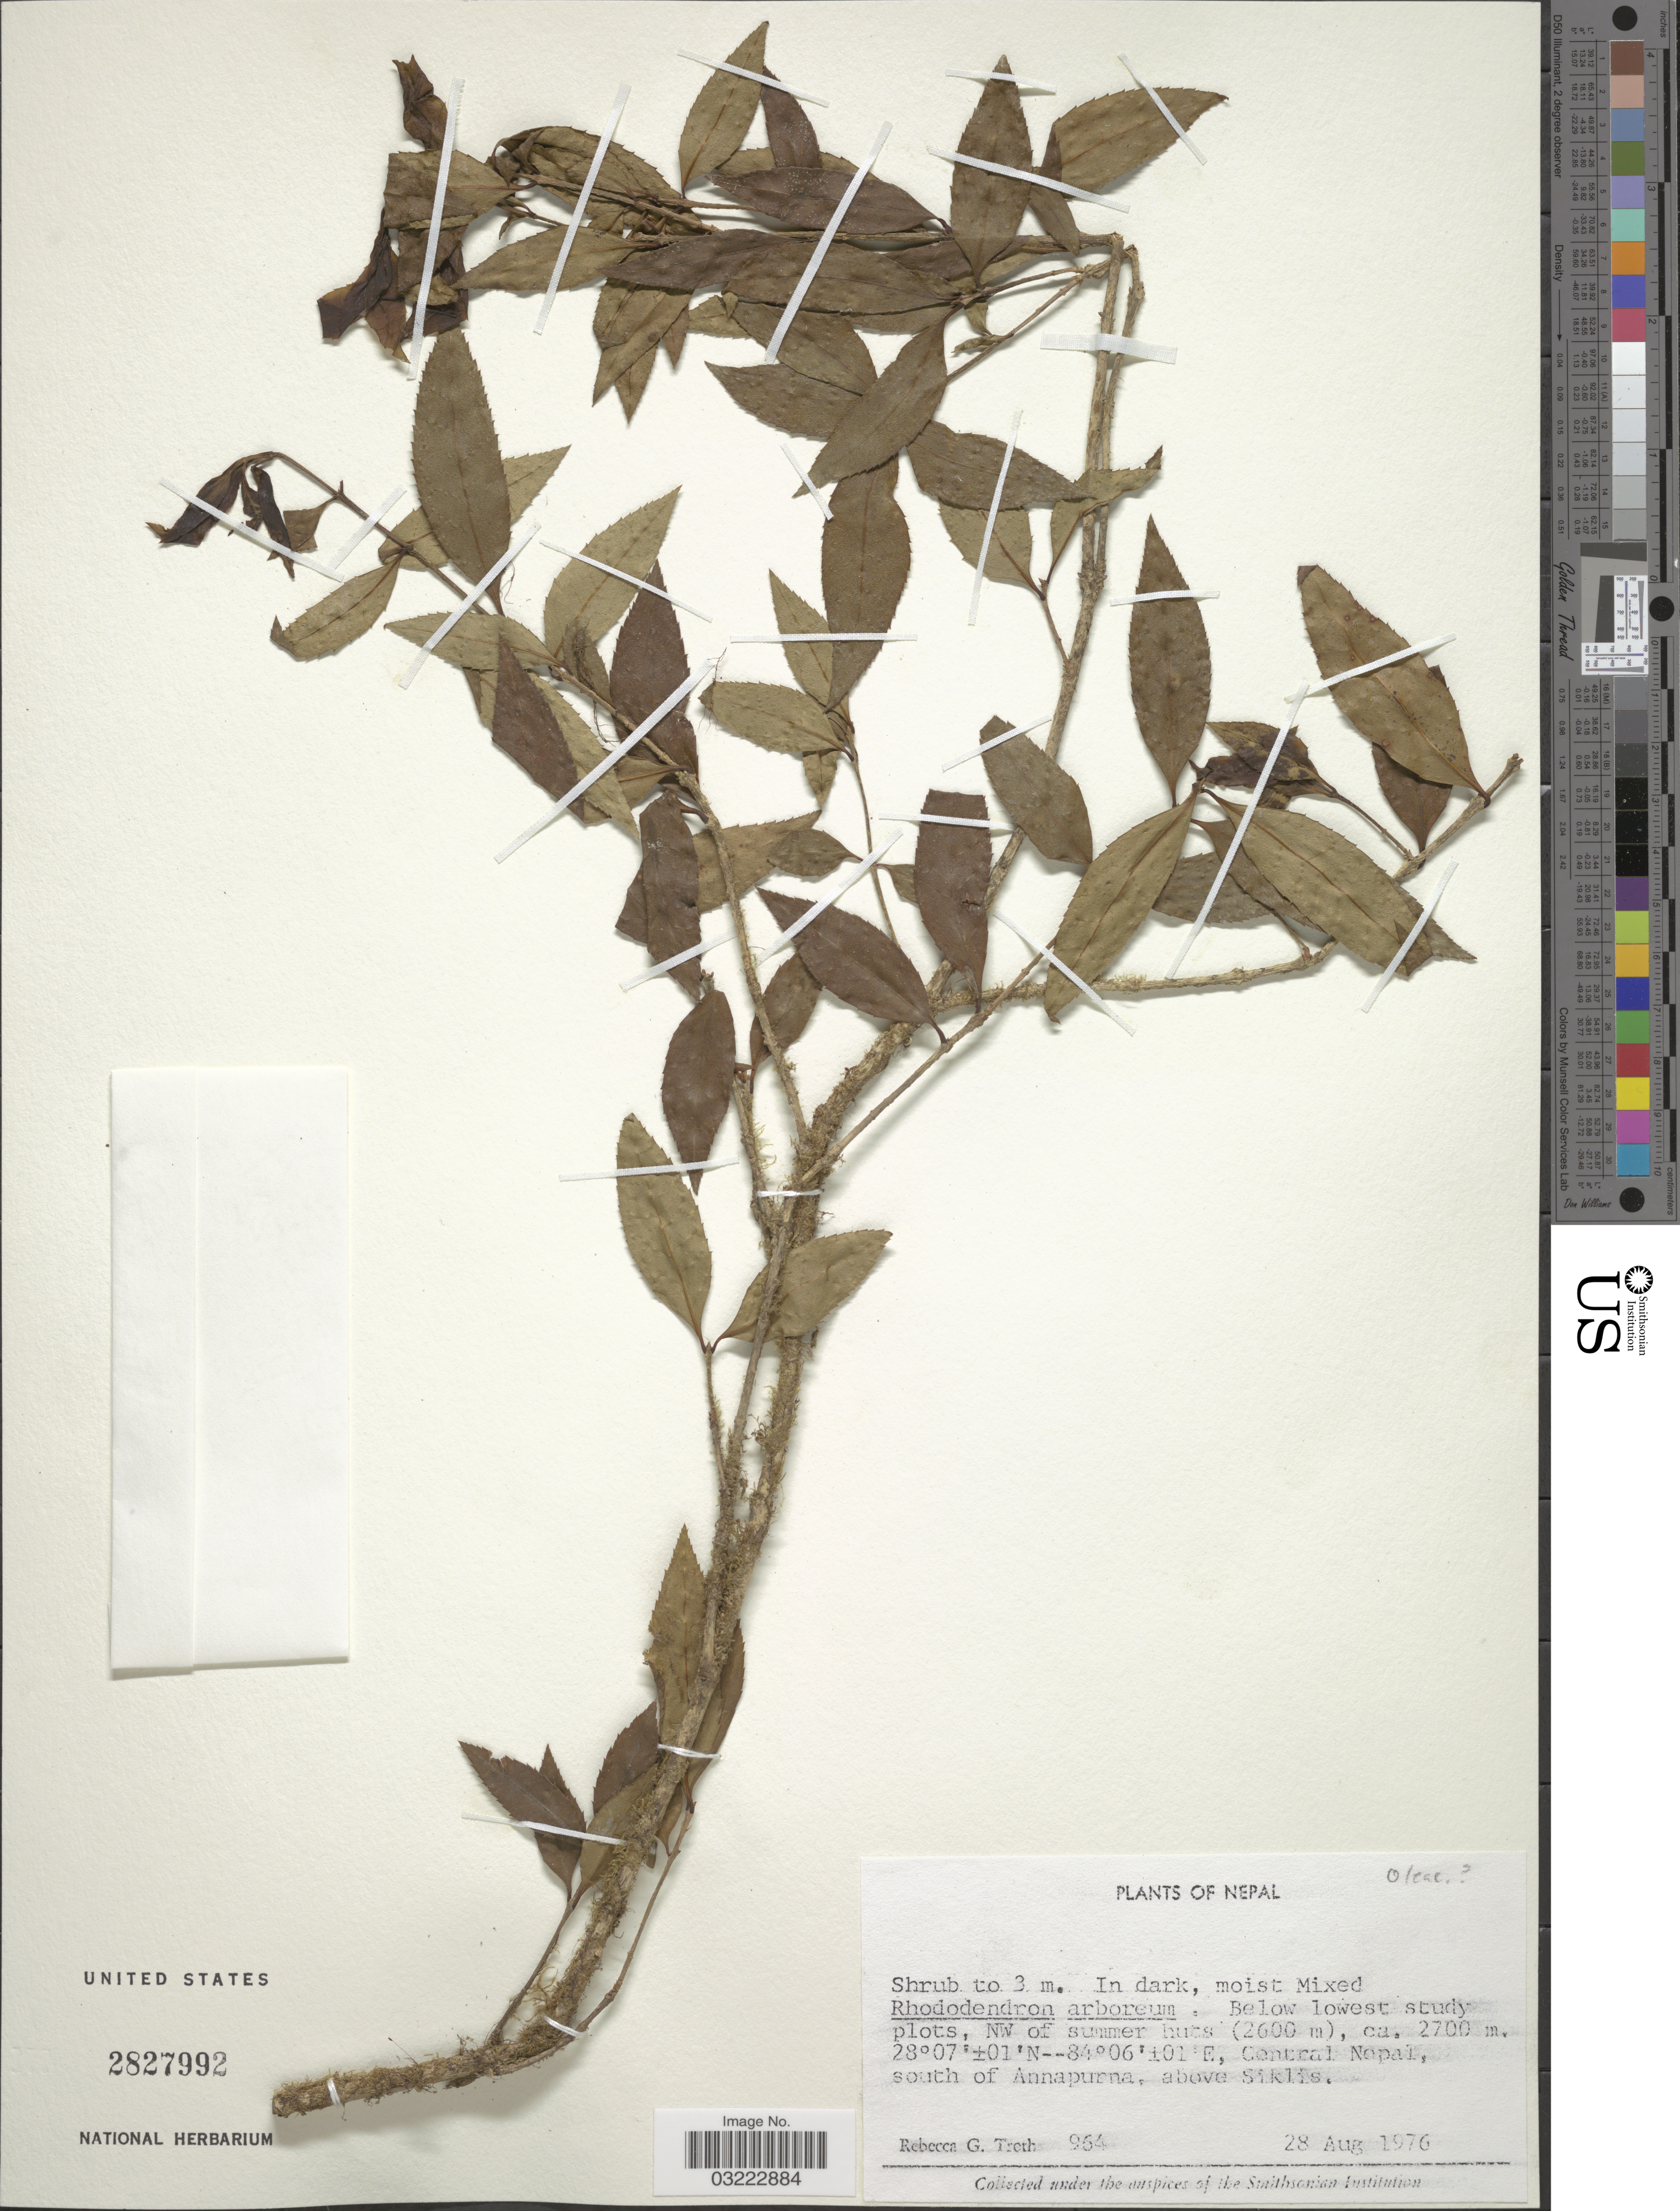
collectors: R. Troth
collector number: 964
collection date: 1976-08-28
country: Nepal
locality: Below lowest study plots, NW of summer huts, Central Nepal, south of Annapurna, above Siklis.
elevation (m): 2600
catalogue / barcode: US 2827992